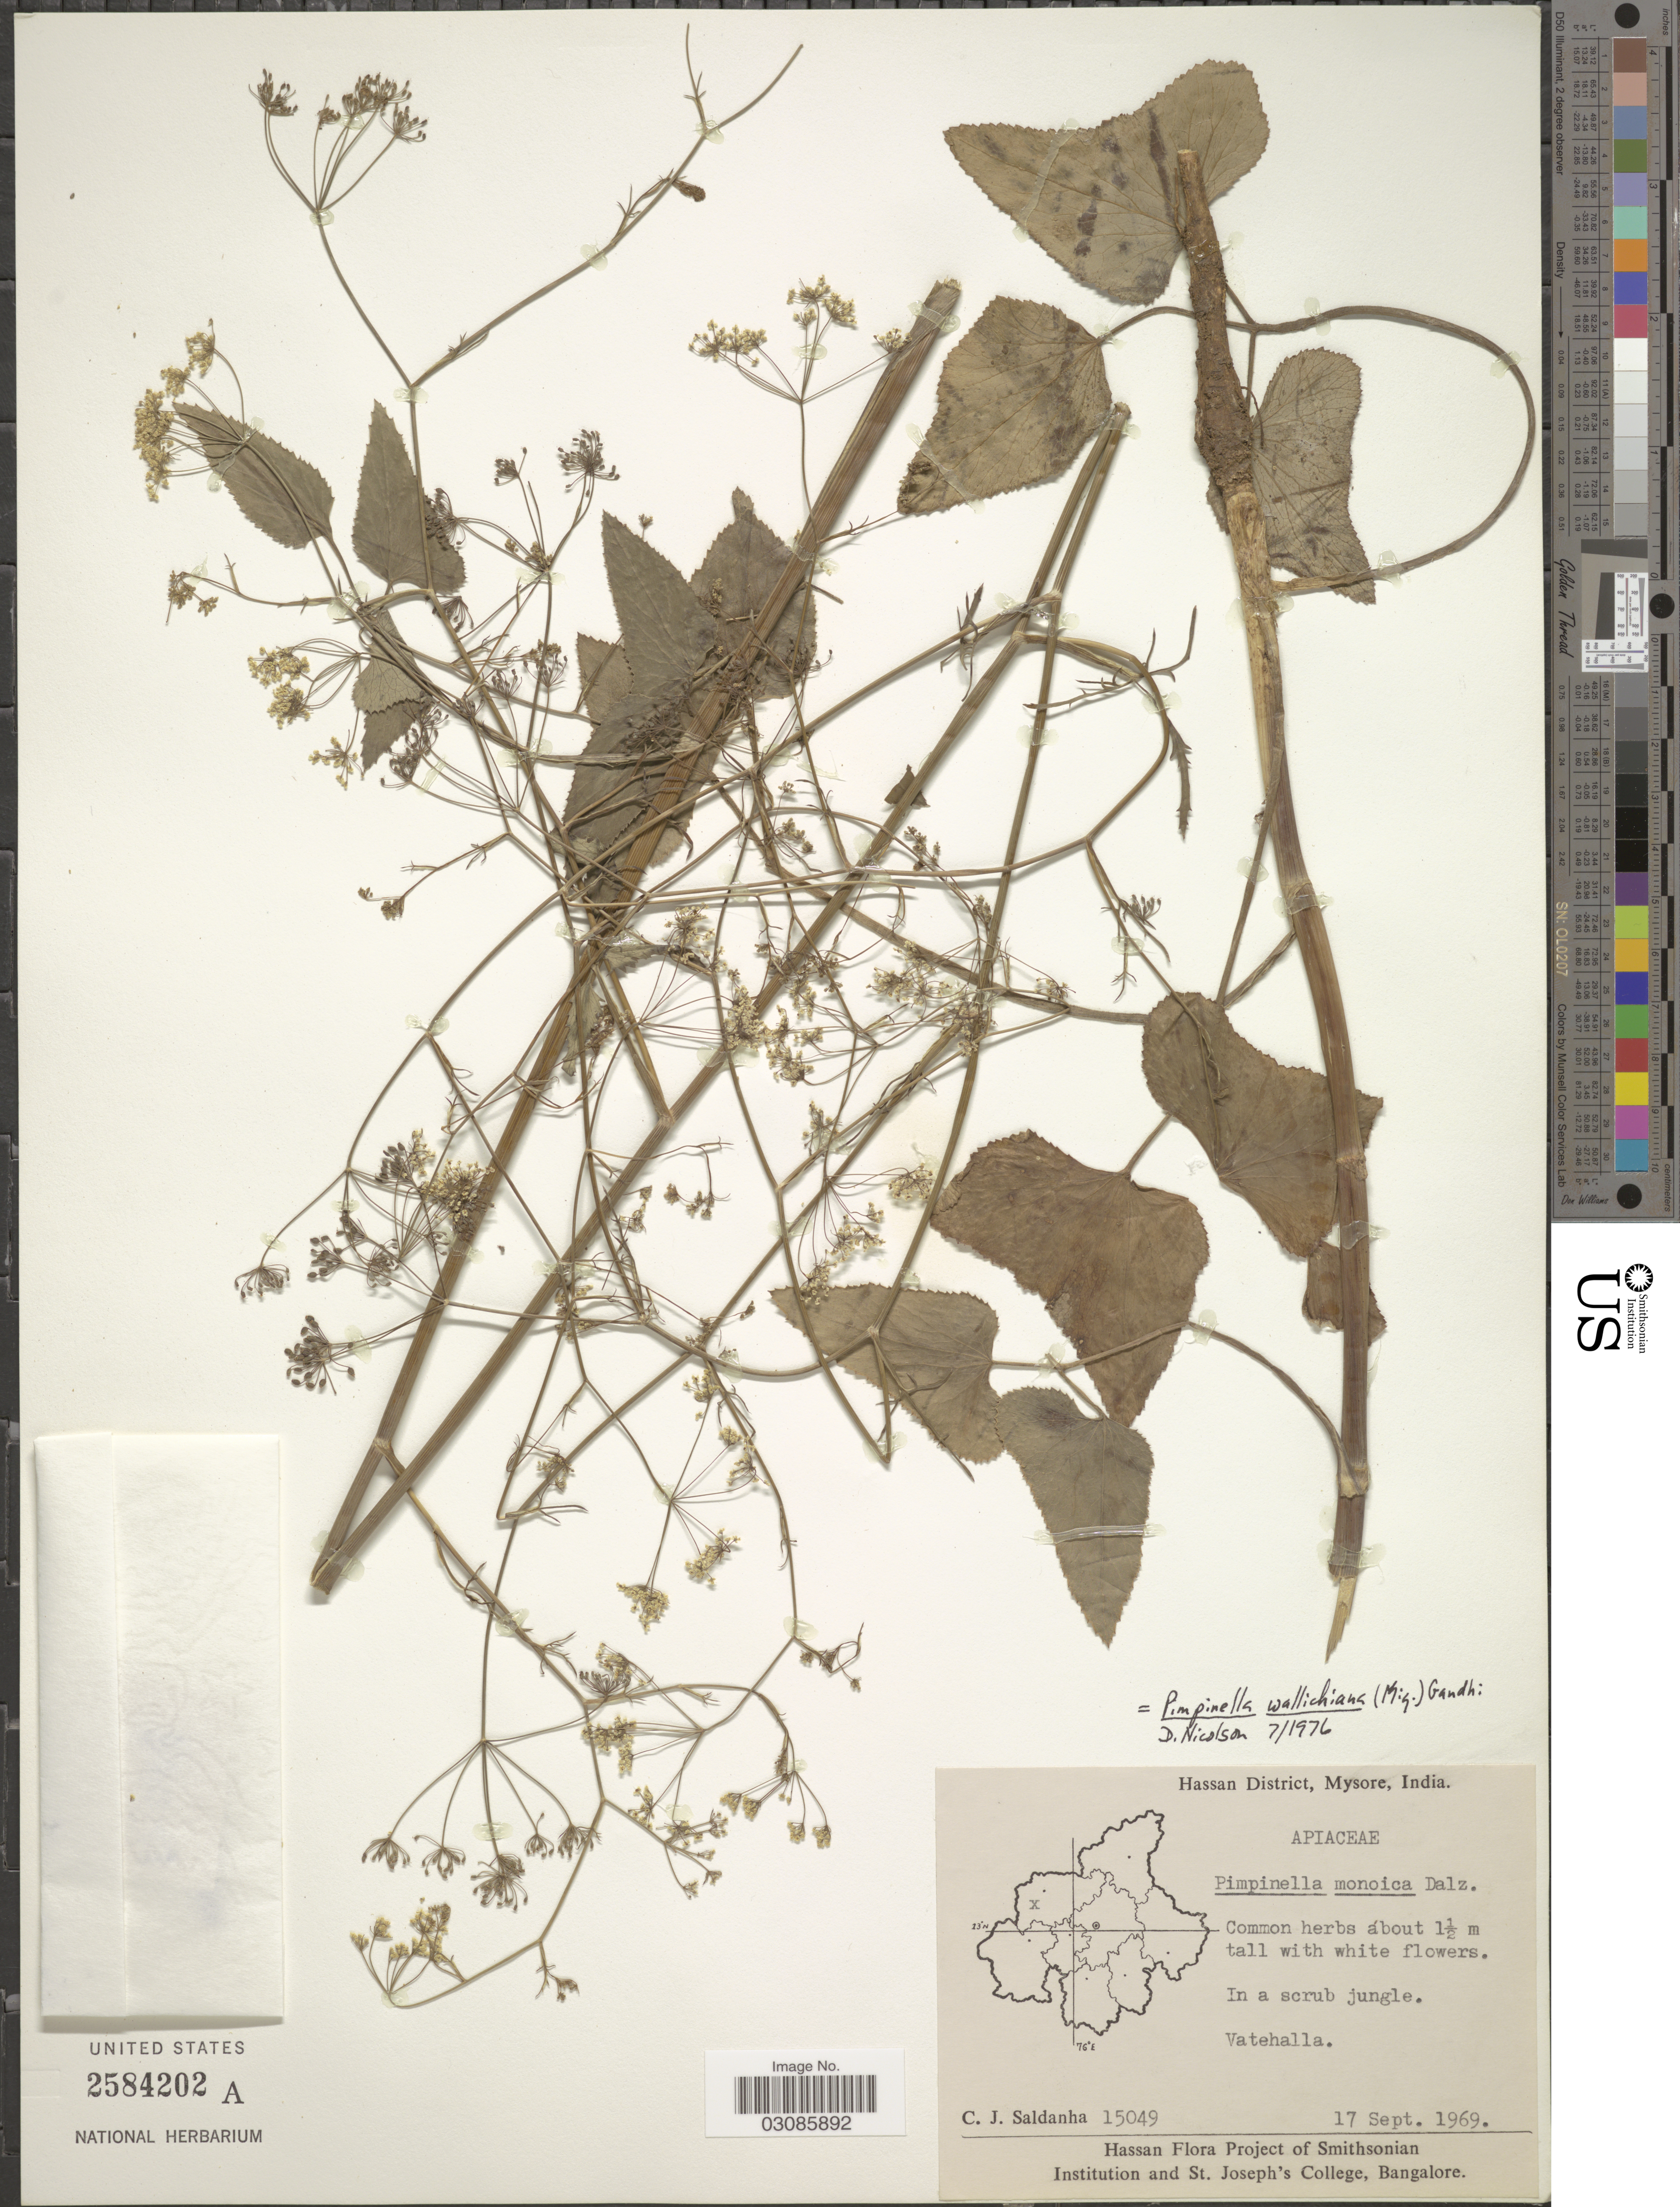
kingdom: Plantae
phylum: Tracheophyta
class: Magnoliopsida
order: Apiales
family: Apiaceae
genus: Pimpinella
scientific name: Pimpinella wallichiana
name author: (Miq.) Gandhi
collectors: C. J. Saldanha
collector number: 15049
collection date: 1969-09-17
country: India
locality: Hassan District, Mysore, Vatehalla.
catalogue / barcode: US 2584202A